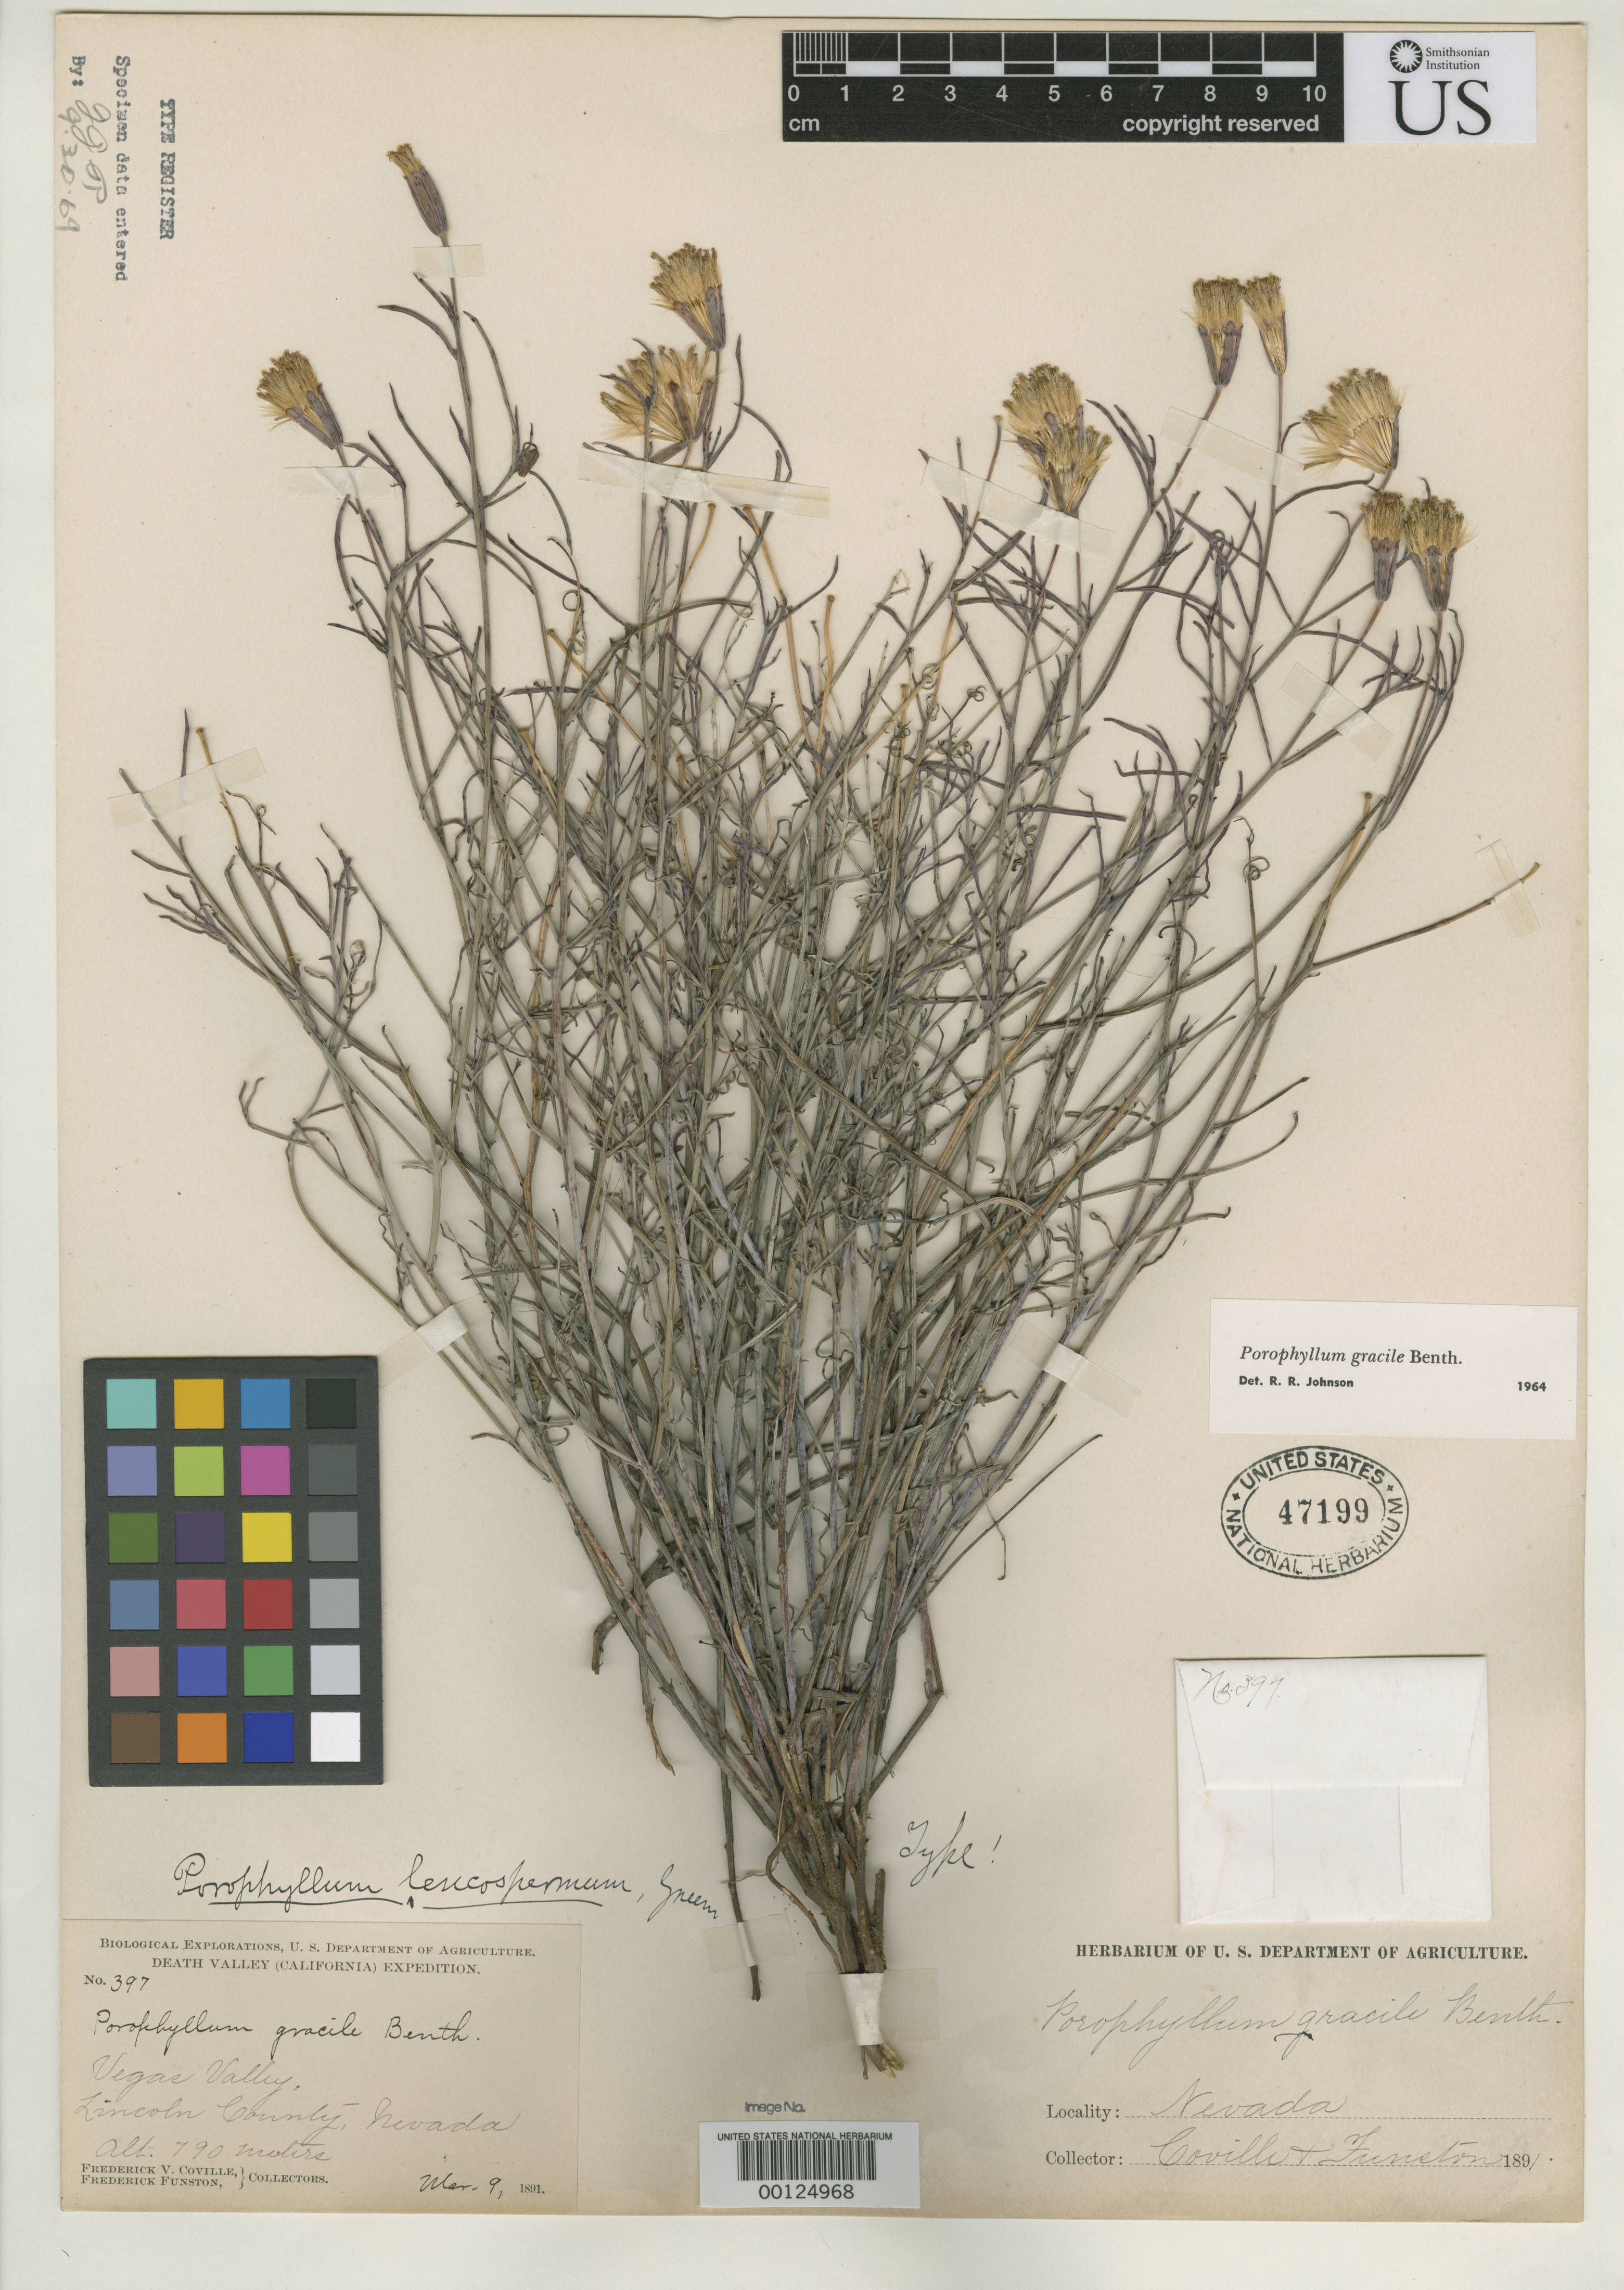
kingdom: Plantae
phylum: Tracheophyta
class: Magnoliopsida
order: Asterales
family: Asteraceae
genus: Porophyllum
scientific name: Porophyllum leucospermum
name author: Greene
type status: Isotype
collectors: F. V. Coville & F. Funston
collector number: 397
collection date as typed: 09 Mar 1891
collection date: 1891-03-09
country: United States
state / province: Nevada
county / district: Lincoln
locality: Vegas Valley.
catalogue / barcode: US 47199